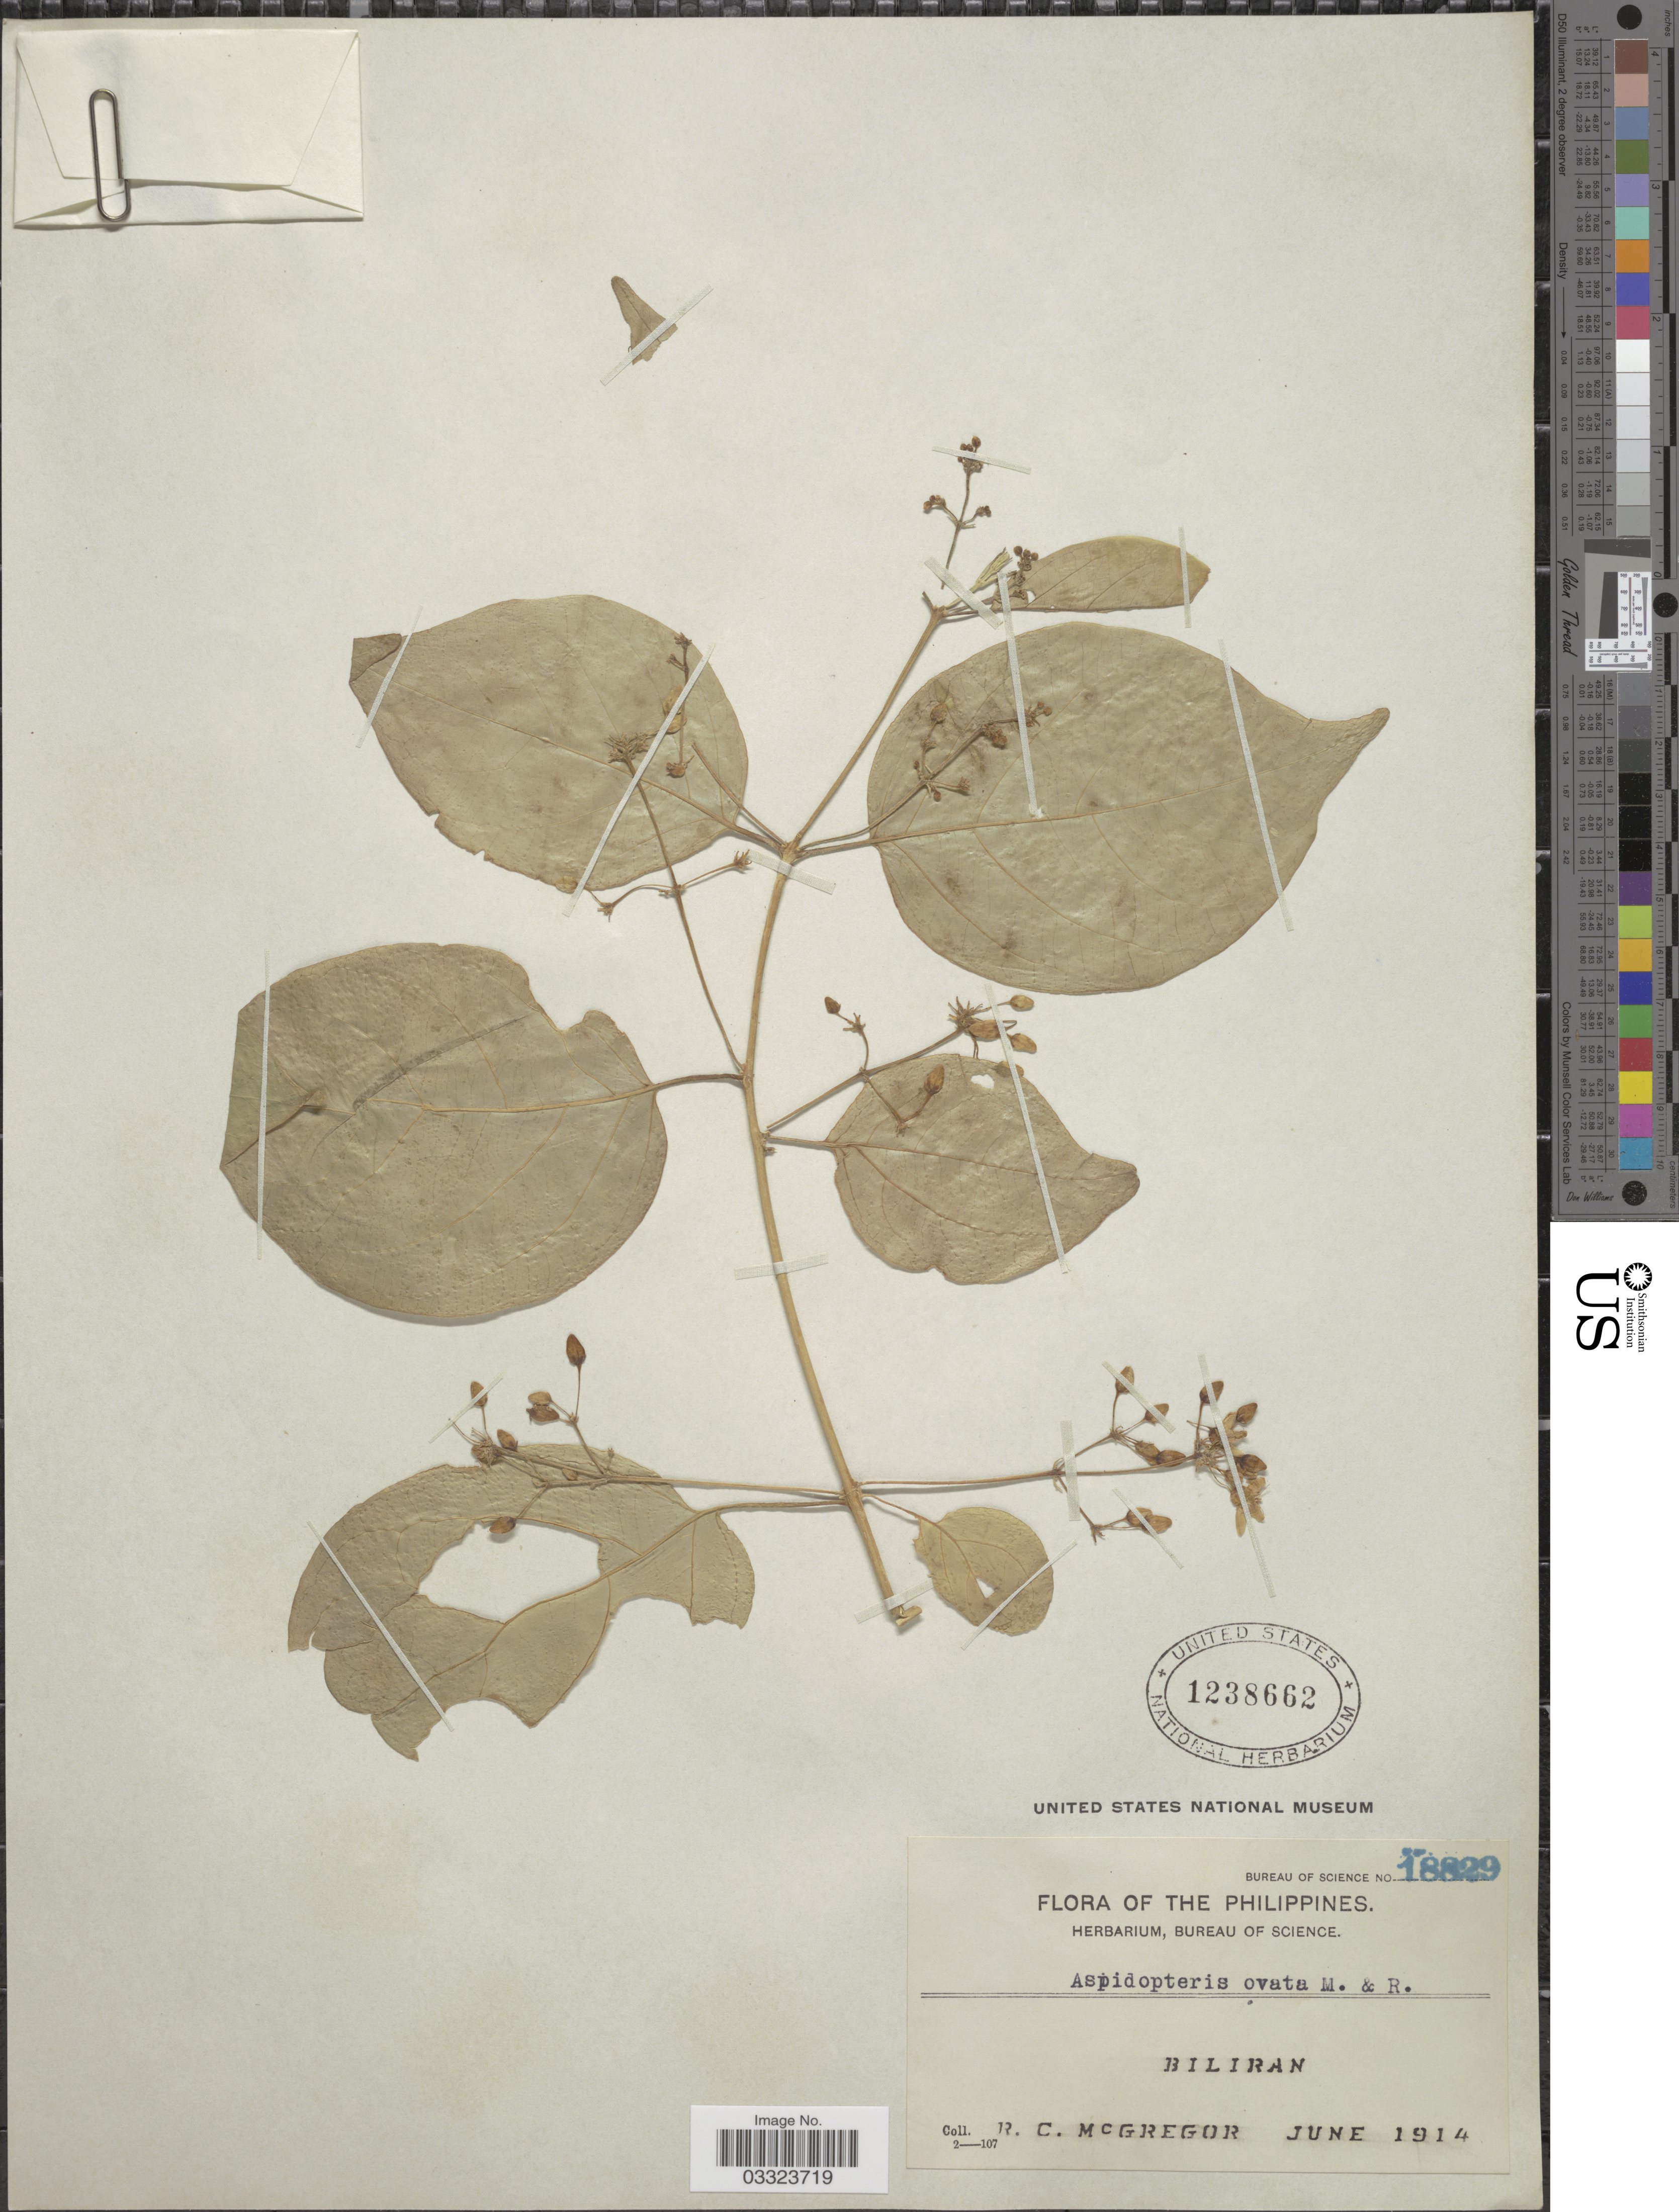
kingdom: Plantae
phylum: Tracheophyta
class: Magnoliopsida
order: Malpighiales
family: Malpighiaceae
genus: Aspidopterys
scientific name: Aspidopterys ovata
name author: Merr. & Rolfe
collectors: R. C. McGregor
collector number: Bureau of Science 18829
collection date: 1914-06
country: Philippines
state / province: Eastern Visayas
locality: Biliran.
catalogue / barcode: US 1238662